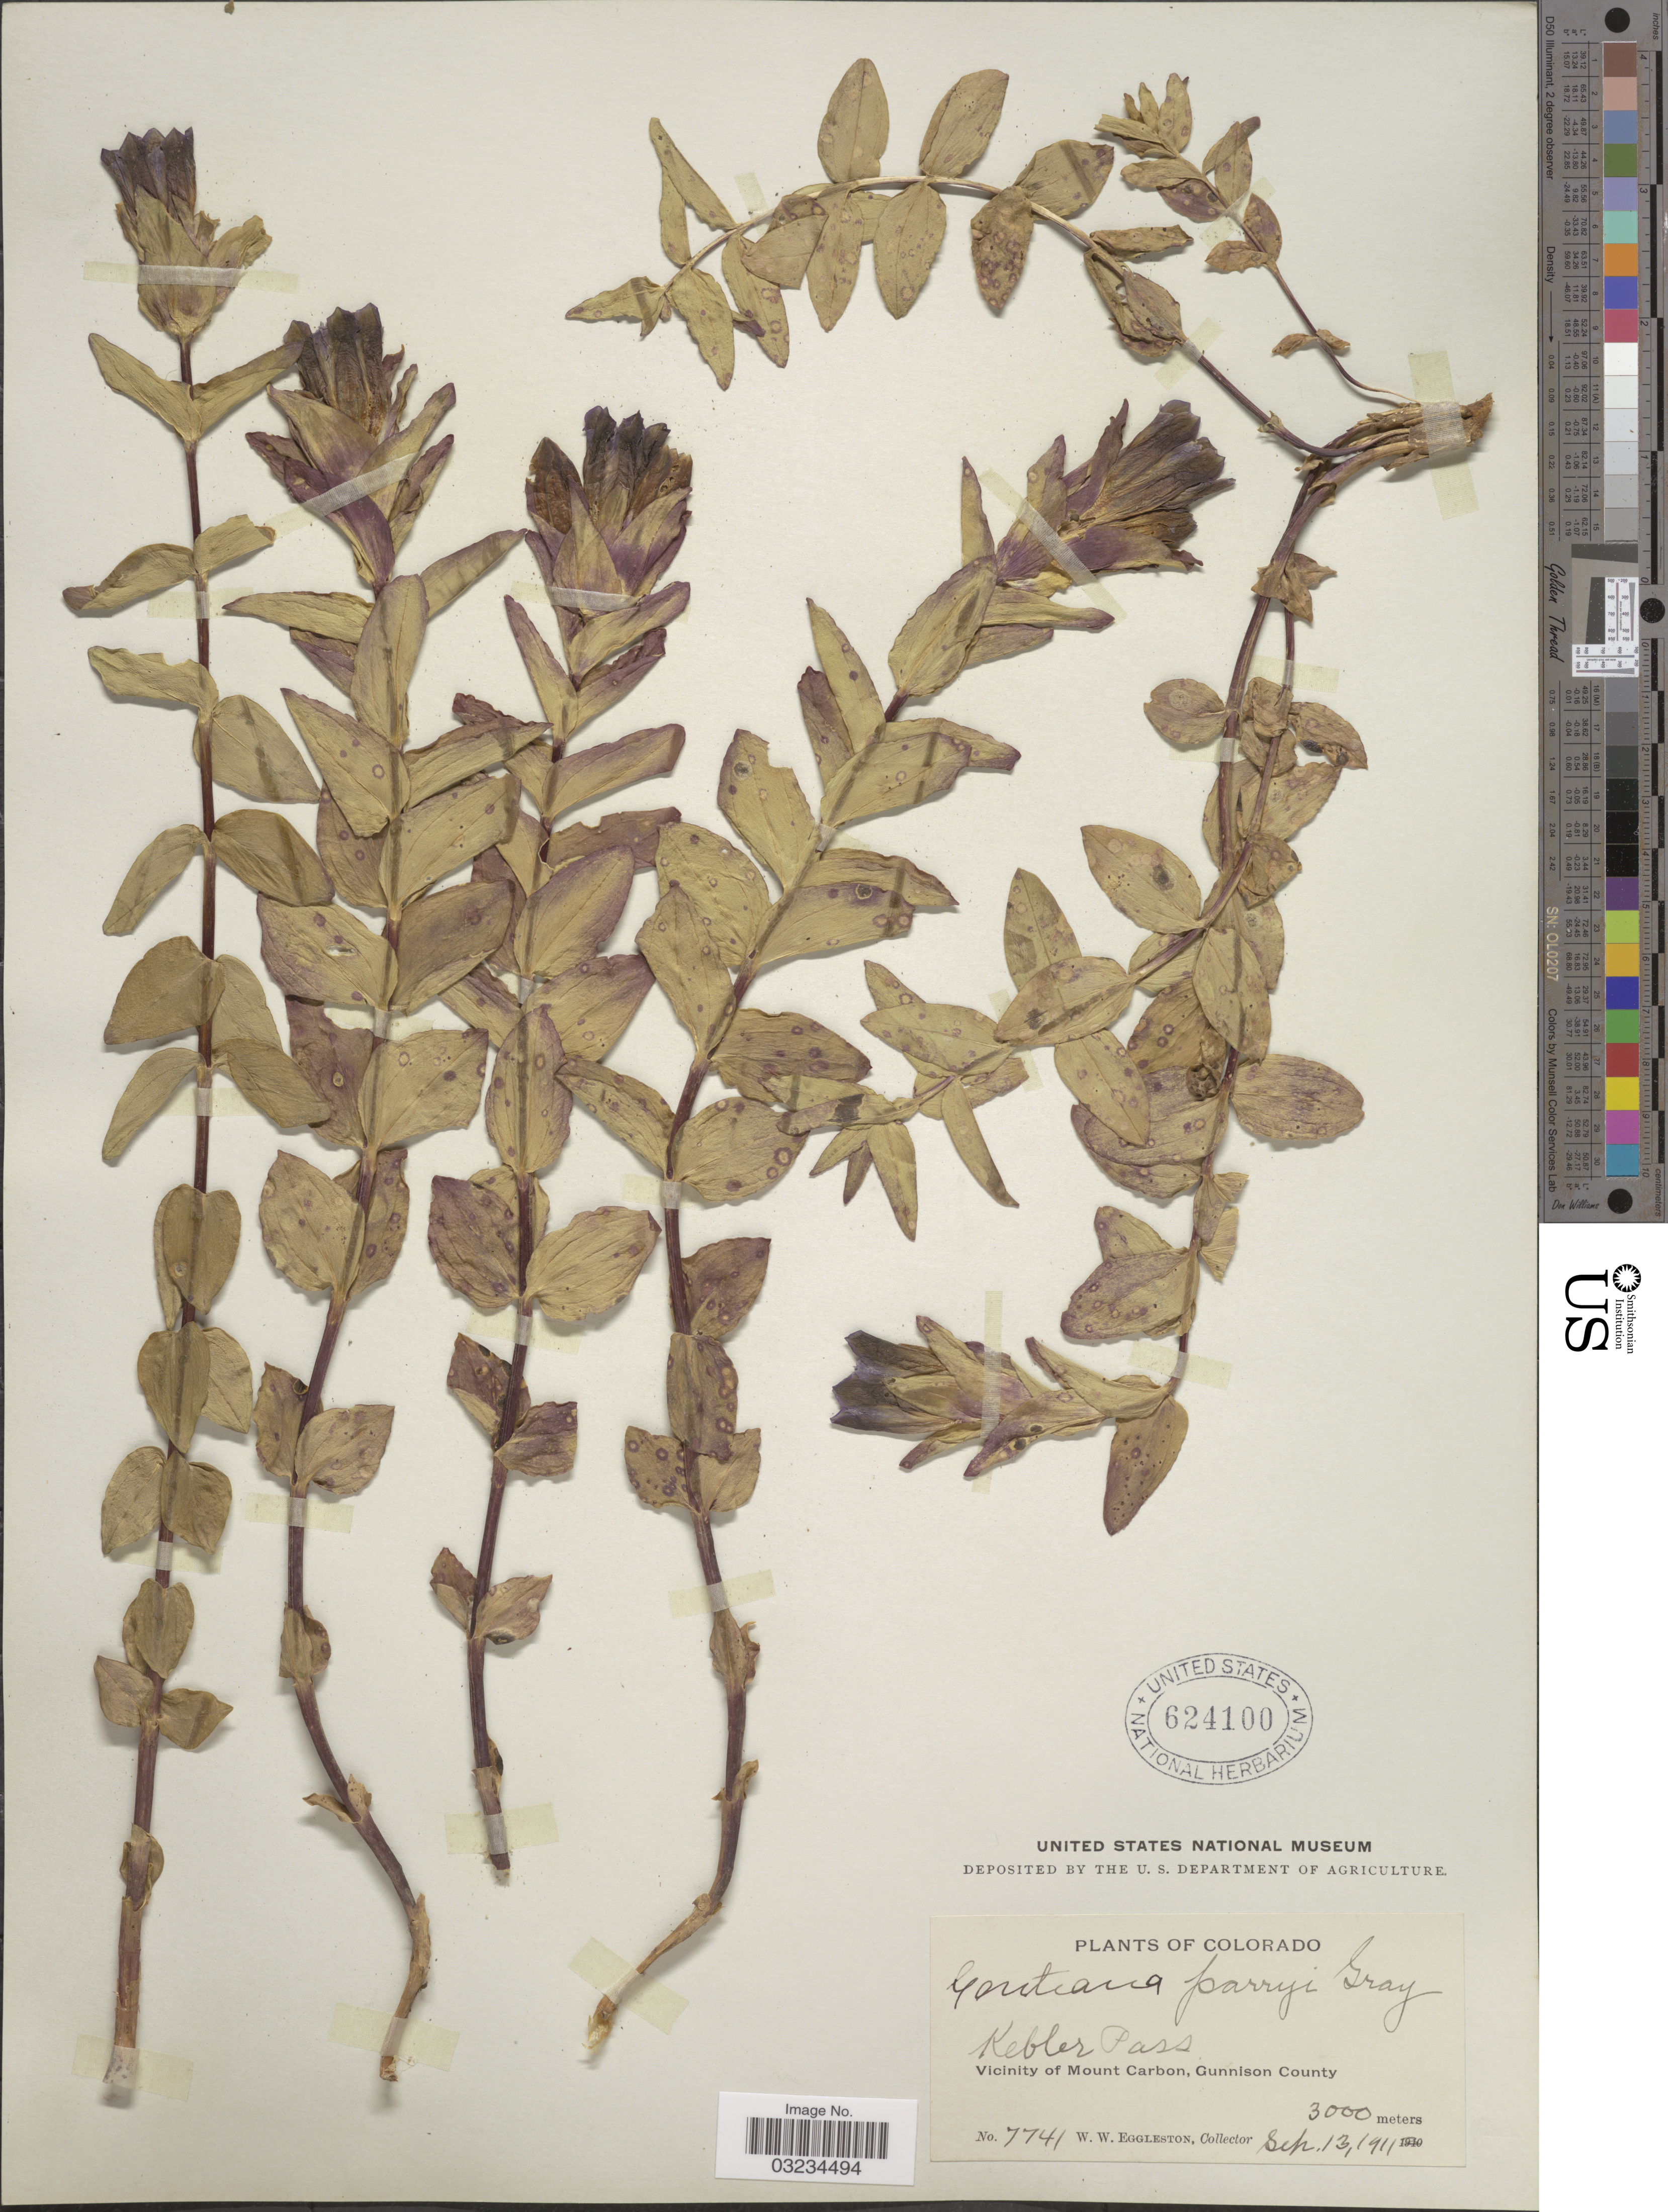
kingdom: Plantae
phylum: Tracheophyta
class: Magnoliopsida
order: Gentianales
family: Gentianaceae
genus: Gentiana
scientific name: Gentiana parryi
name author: Engelm.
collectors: W. W. Eggleston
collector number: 7741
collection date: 1911-09-13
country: United States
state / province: Colorado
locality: Kebler Pass. Vicinity of Mount Carbon, Gunnison County.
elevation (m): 3000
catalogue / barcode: US 624100